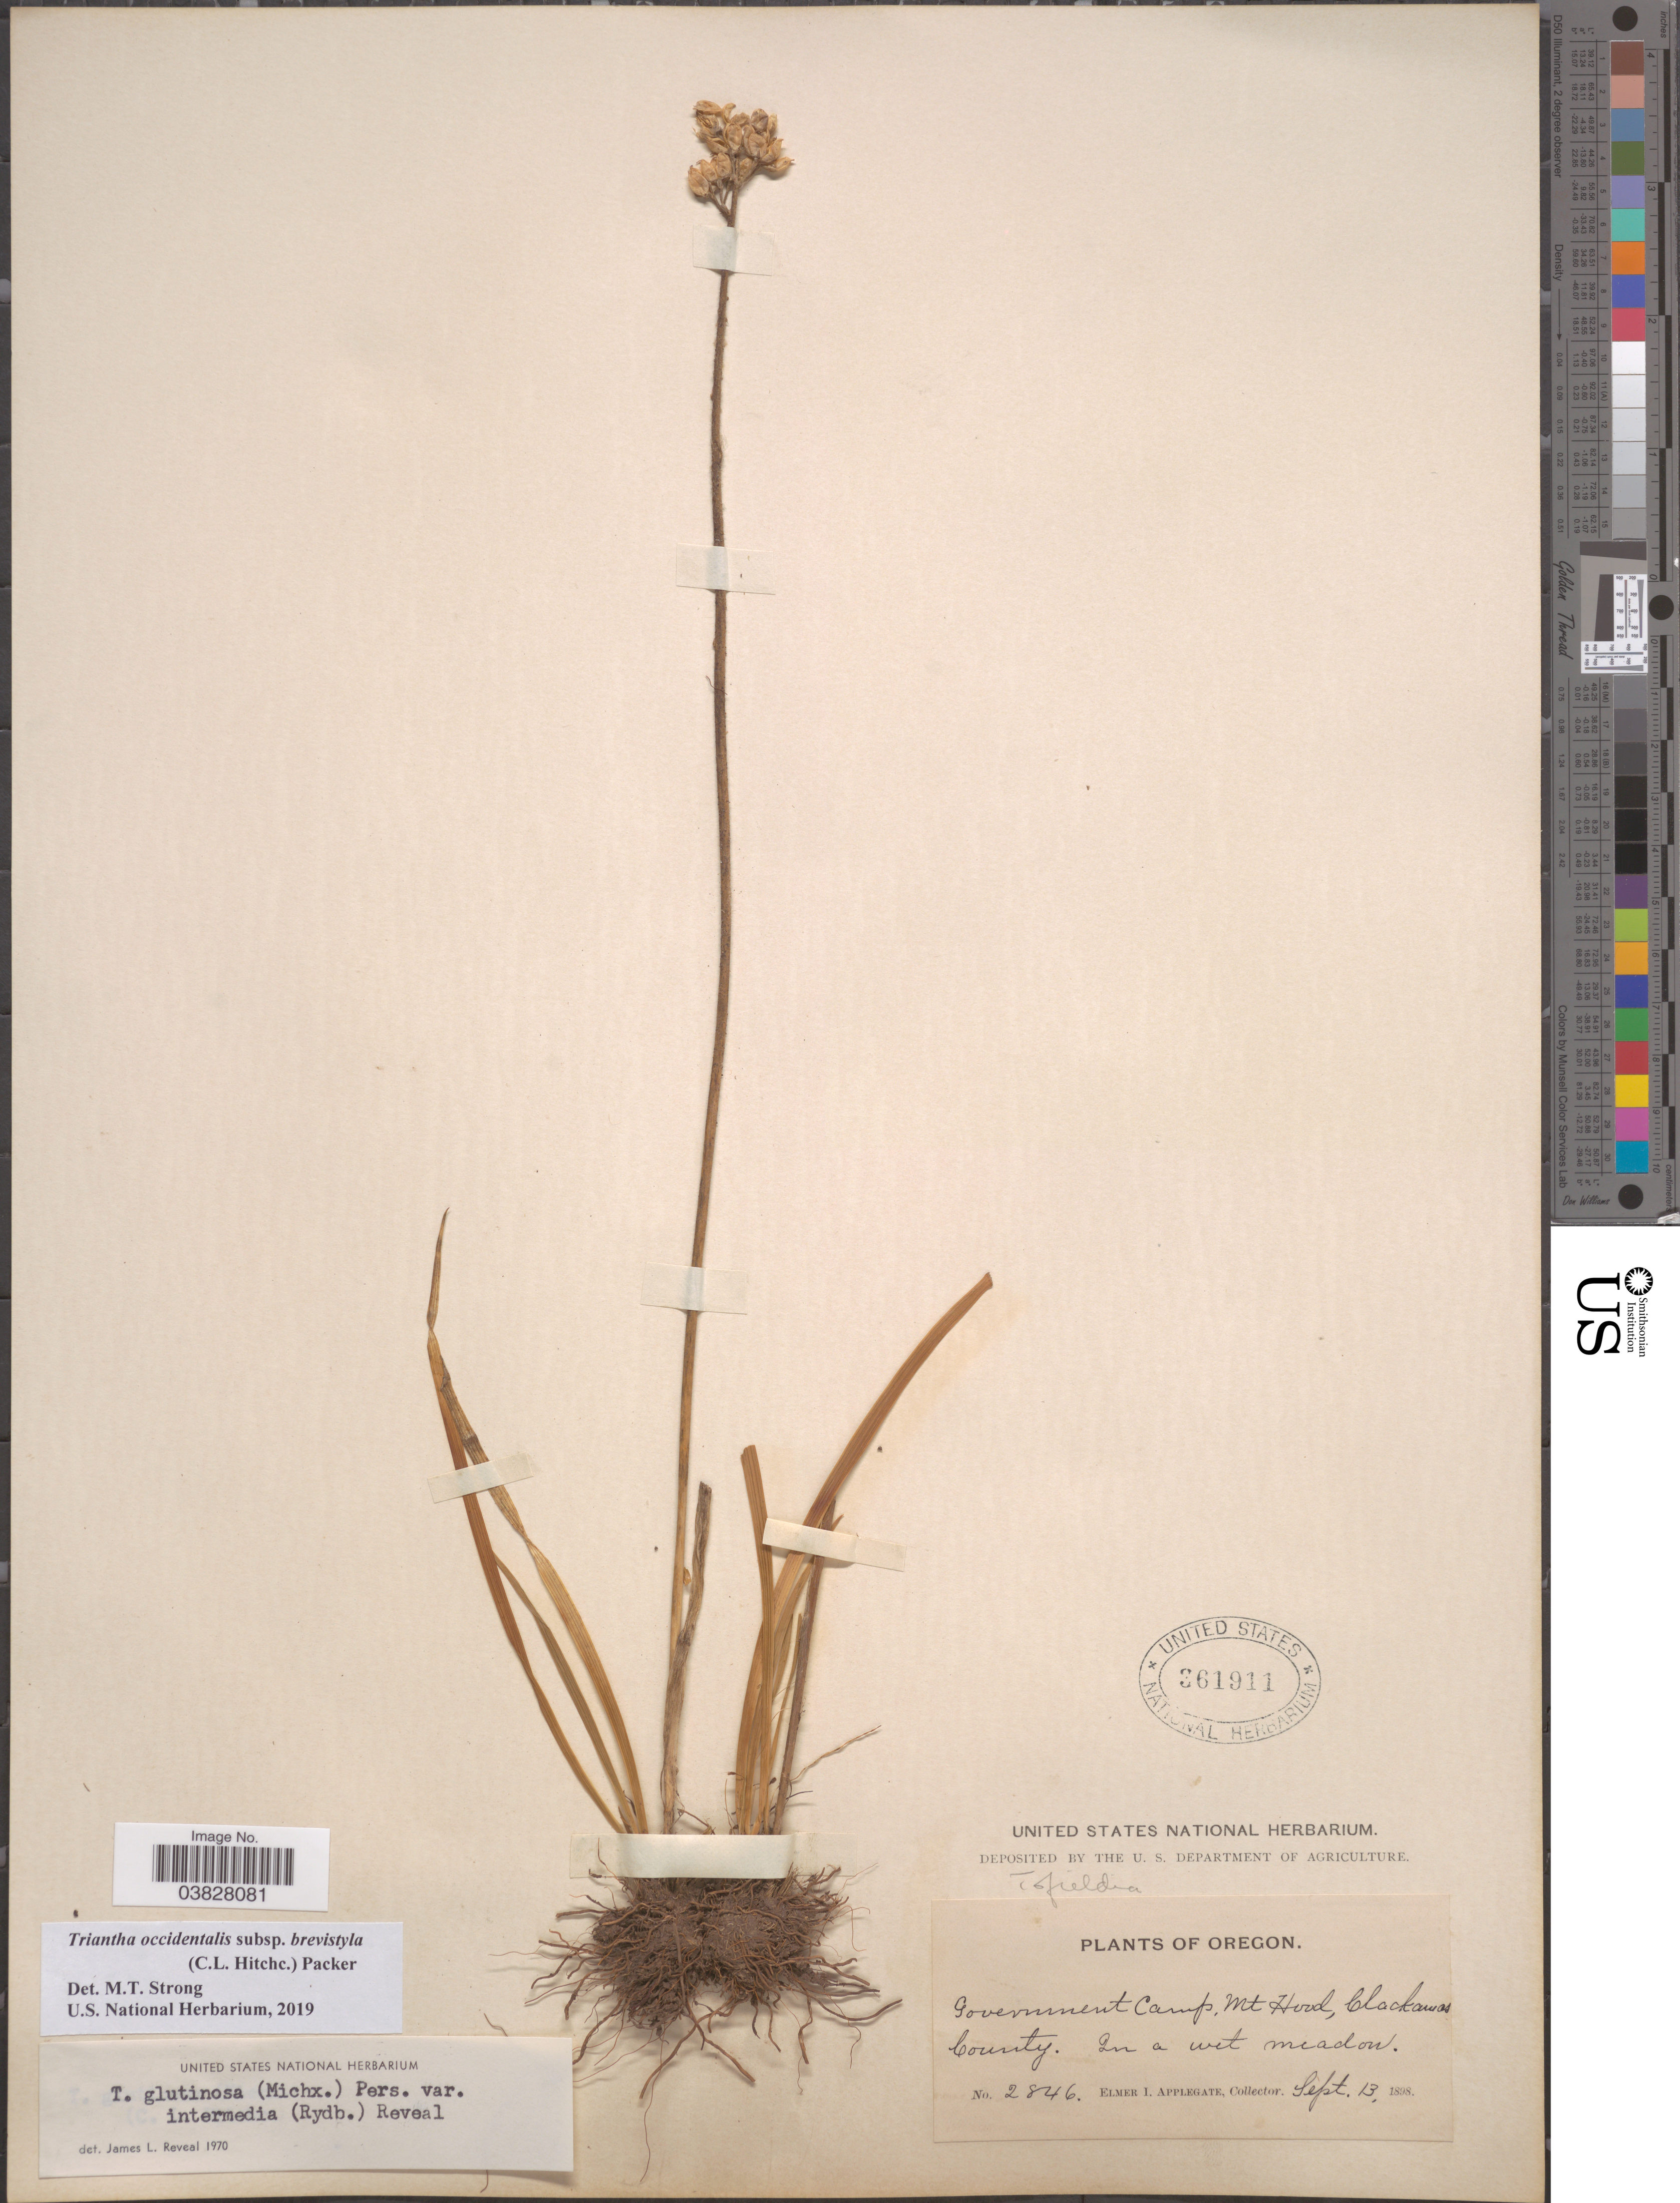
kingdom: Plantae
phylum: Tracheophyta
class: Liliopsida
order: Alismatales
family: Tofieldiaceae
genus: Triantha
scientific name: Triantha occidentalis subsp. brevistyla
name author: (C.L. Hitchc.) Packer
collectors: E. I. Applegate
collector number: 2846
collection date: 1898-09-13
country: United States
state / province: Oregon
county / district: Clackamas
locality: Government Camp, Mt Hood, Clackamas County.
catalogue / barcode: US 361911